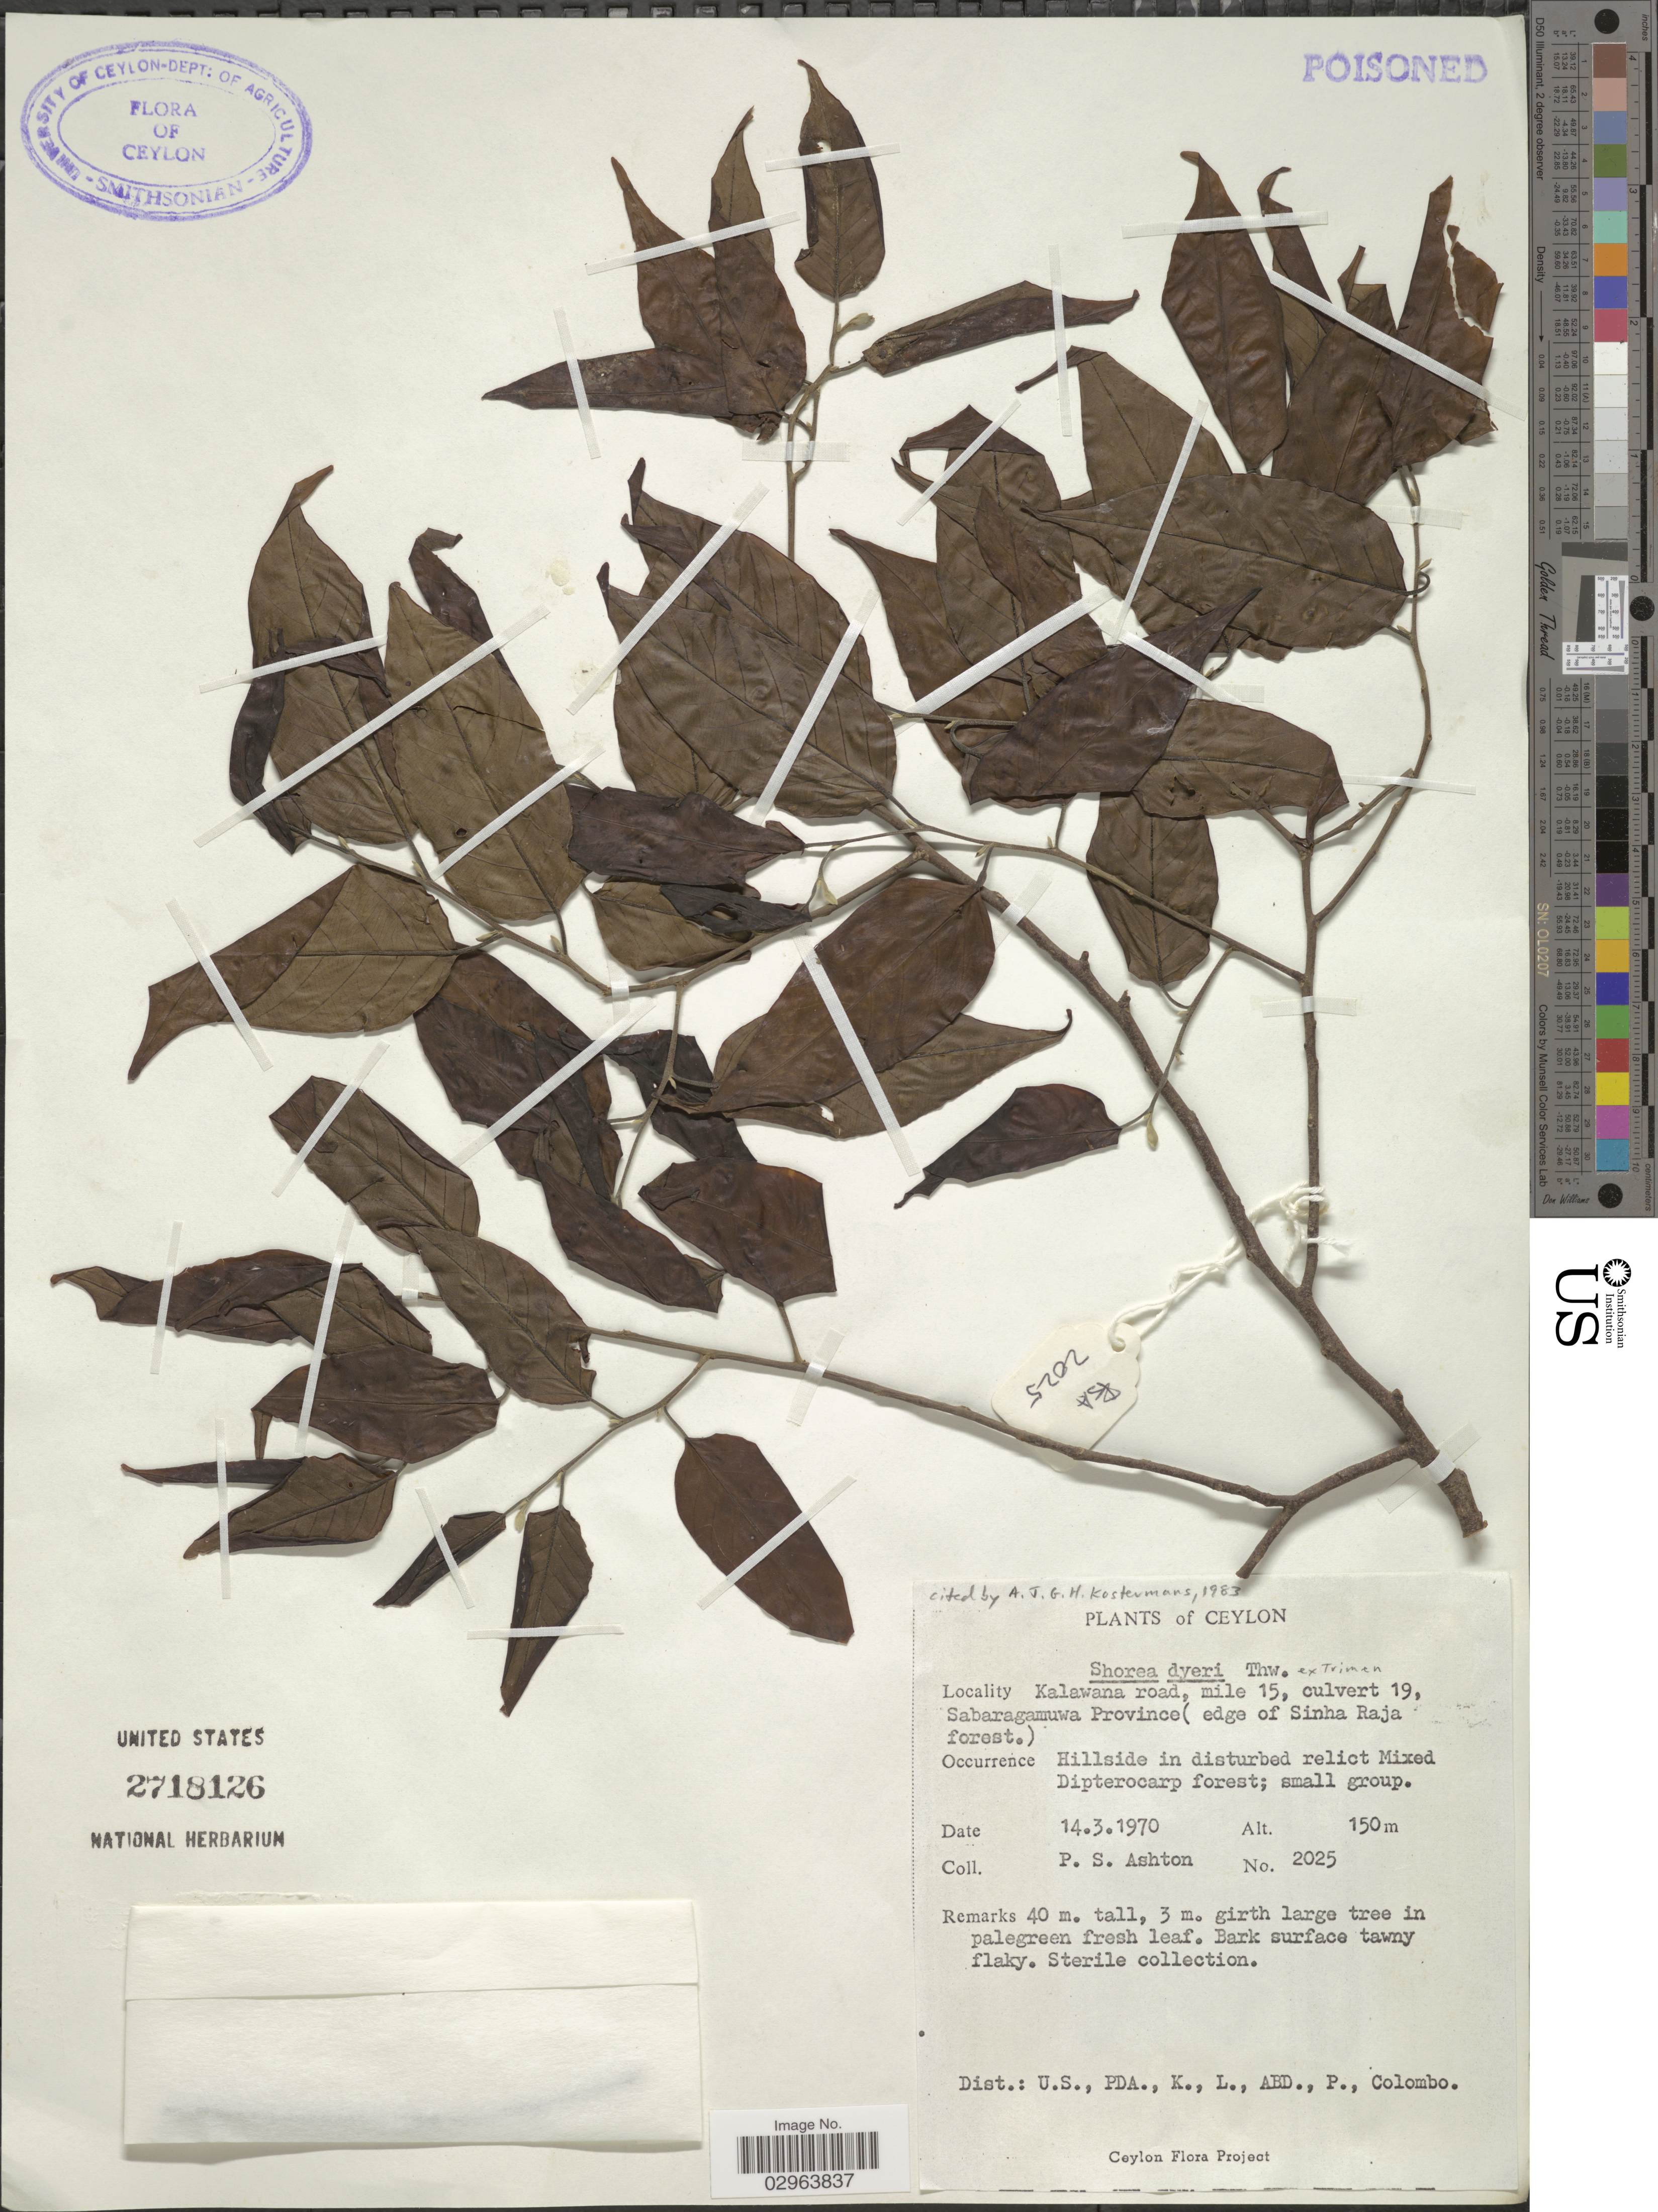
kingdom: Plantae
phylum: Tracheophyta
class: Magnoliopsida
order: Malvales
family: Dipterocarpaceae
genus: Shorea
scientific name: Shorea dyeri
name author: Thwaites ex Trimen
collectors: P. S. Ashton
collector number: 2025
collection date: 1970-03-14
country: Sri Lanka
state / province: Sabaragamuwa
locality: Ceylon, Kalawana road, mile 15, culvert 19, Sabaragamuwa Province (edge of Sinha Raja forest).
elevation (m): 150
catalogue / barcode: US 2718126